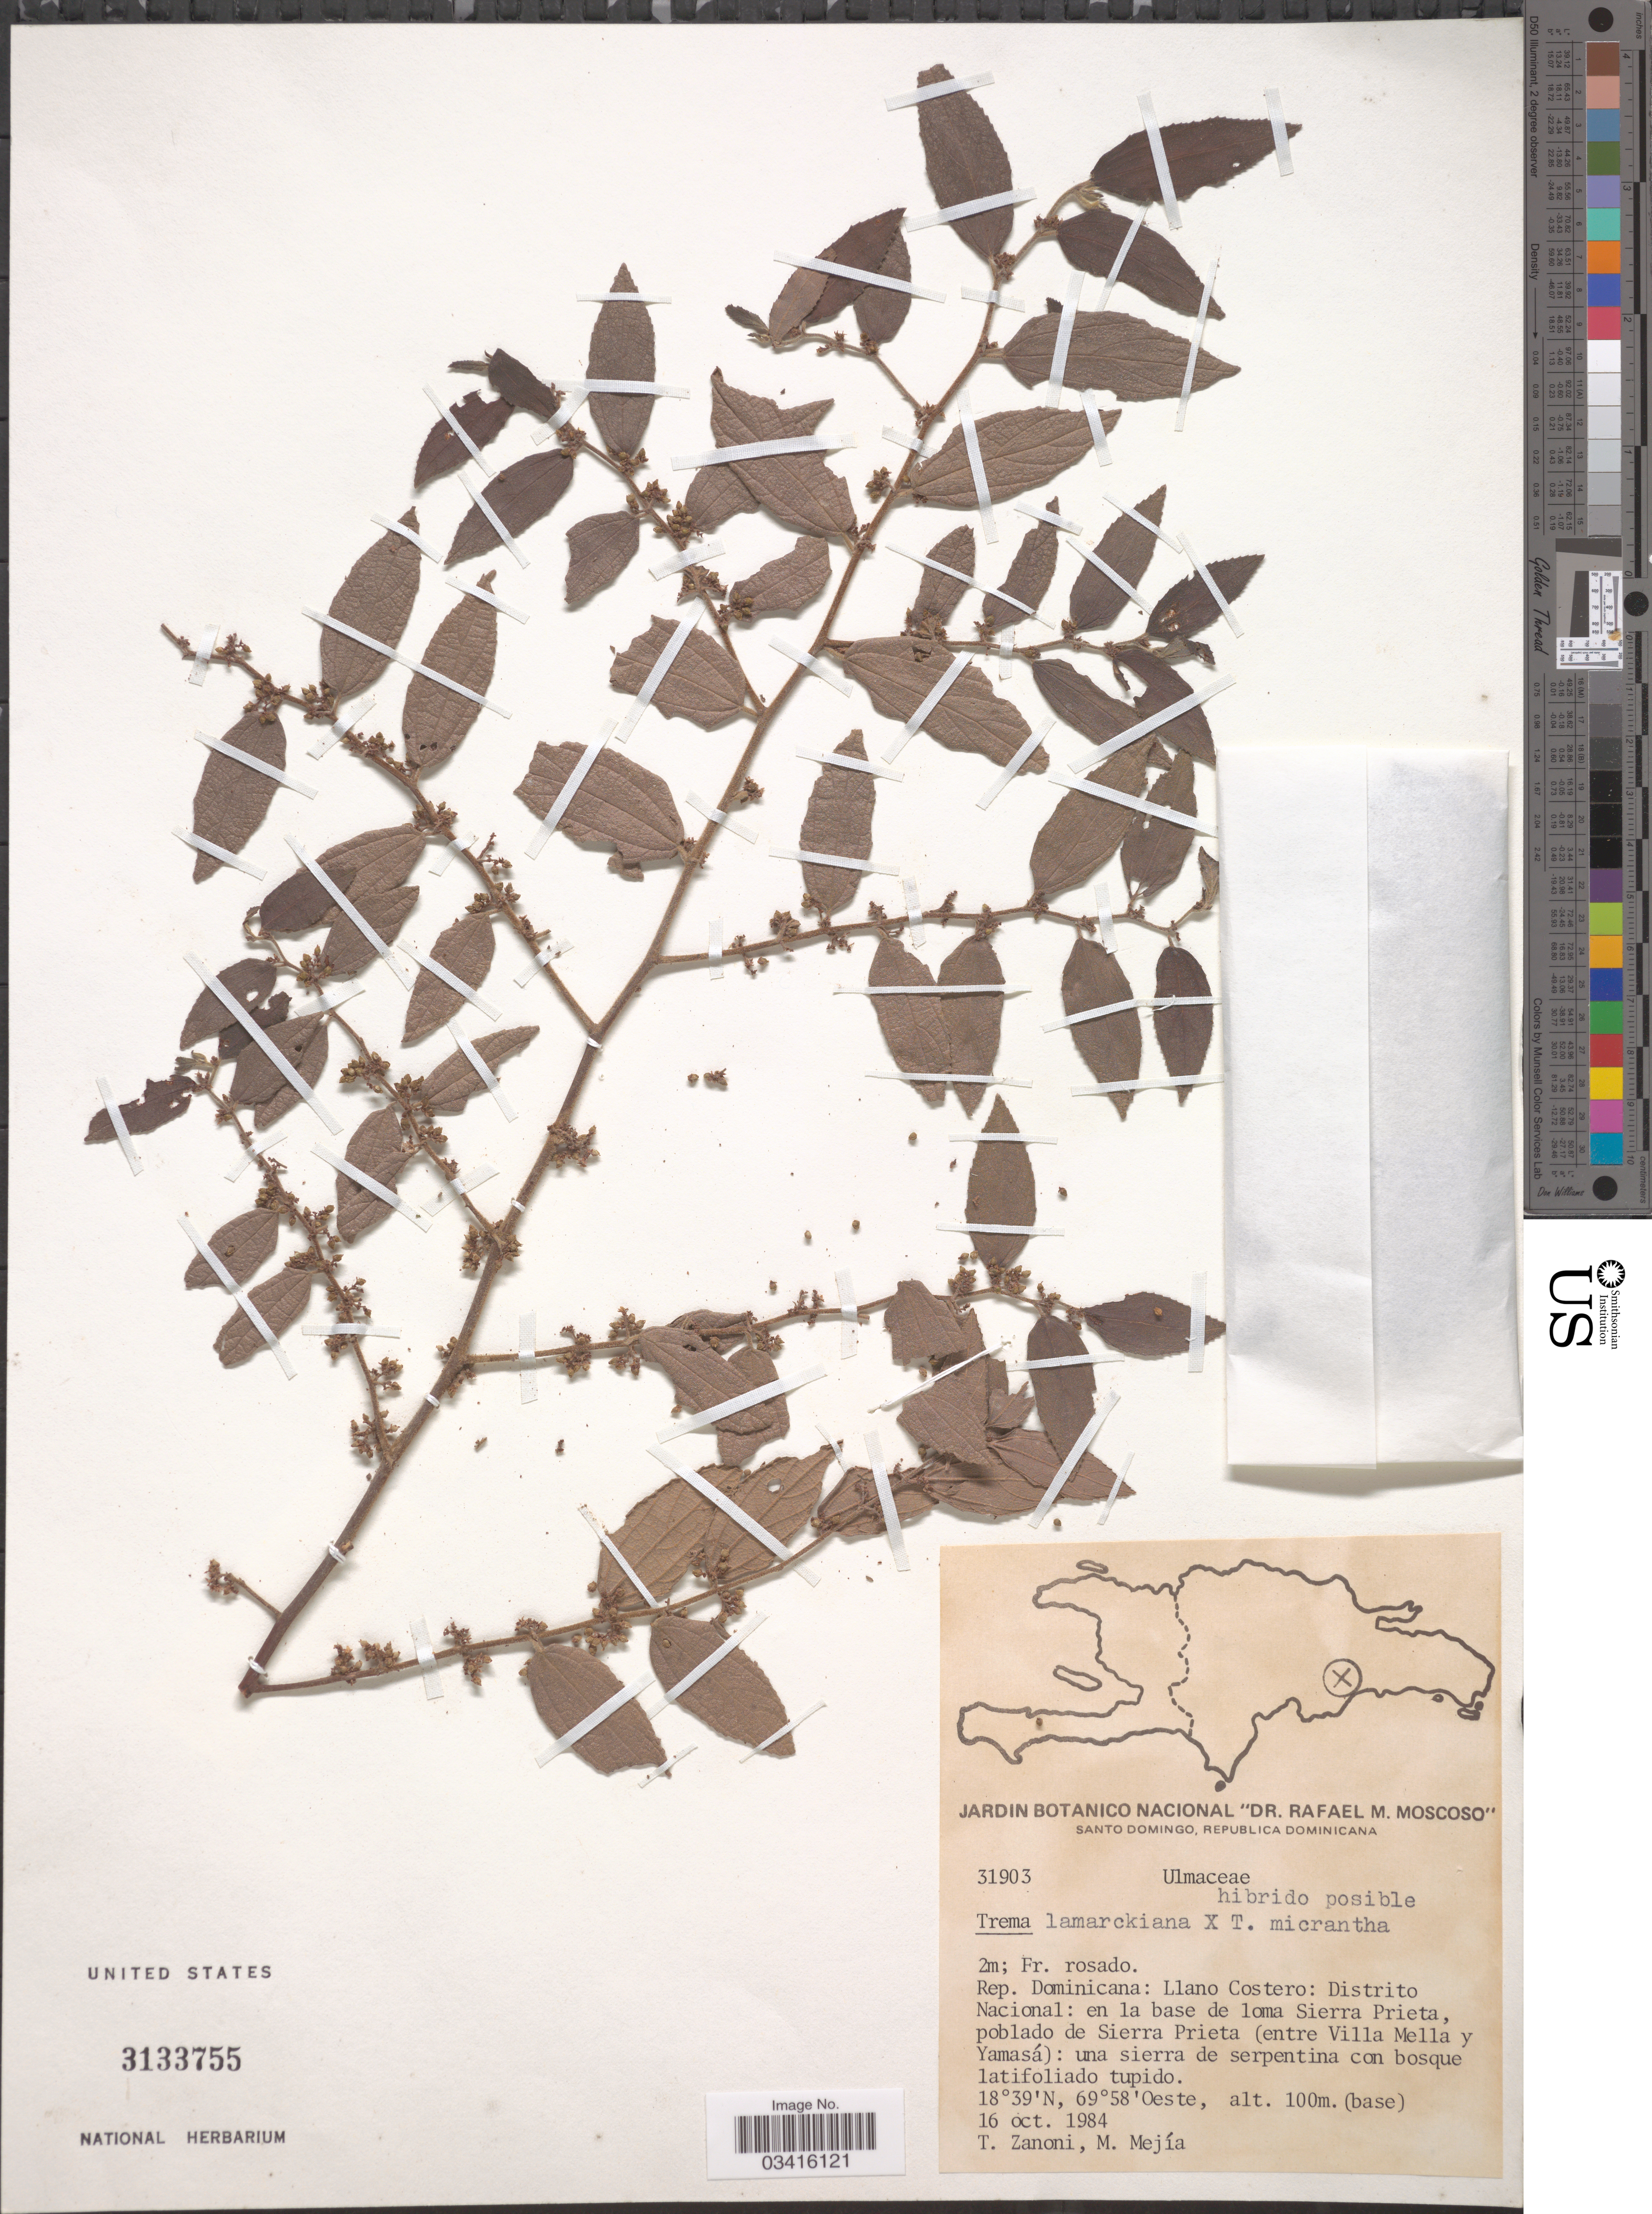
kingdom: Plantae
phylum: Tracheophyta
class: Magnoliopsida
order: Rosales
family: Cannabaceae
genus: Trema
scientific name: Trema lamarckianum x T. micranthum (L.) Blume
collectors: T. Zanoni & M. Mejia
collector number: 31903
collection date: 1984-10-16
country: Dominican Republic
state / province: Distrito Nacional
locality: Llano Costero: en la base de loma Sierra Prieta, poblado de Sierra Prieta (entre Villa Mella y Yamasá).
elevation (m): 100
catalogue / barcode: US 3133755